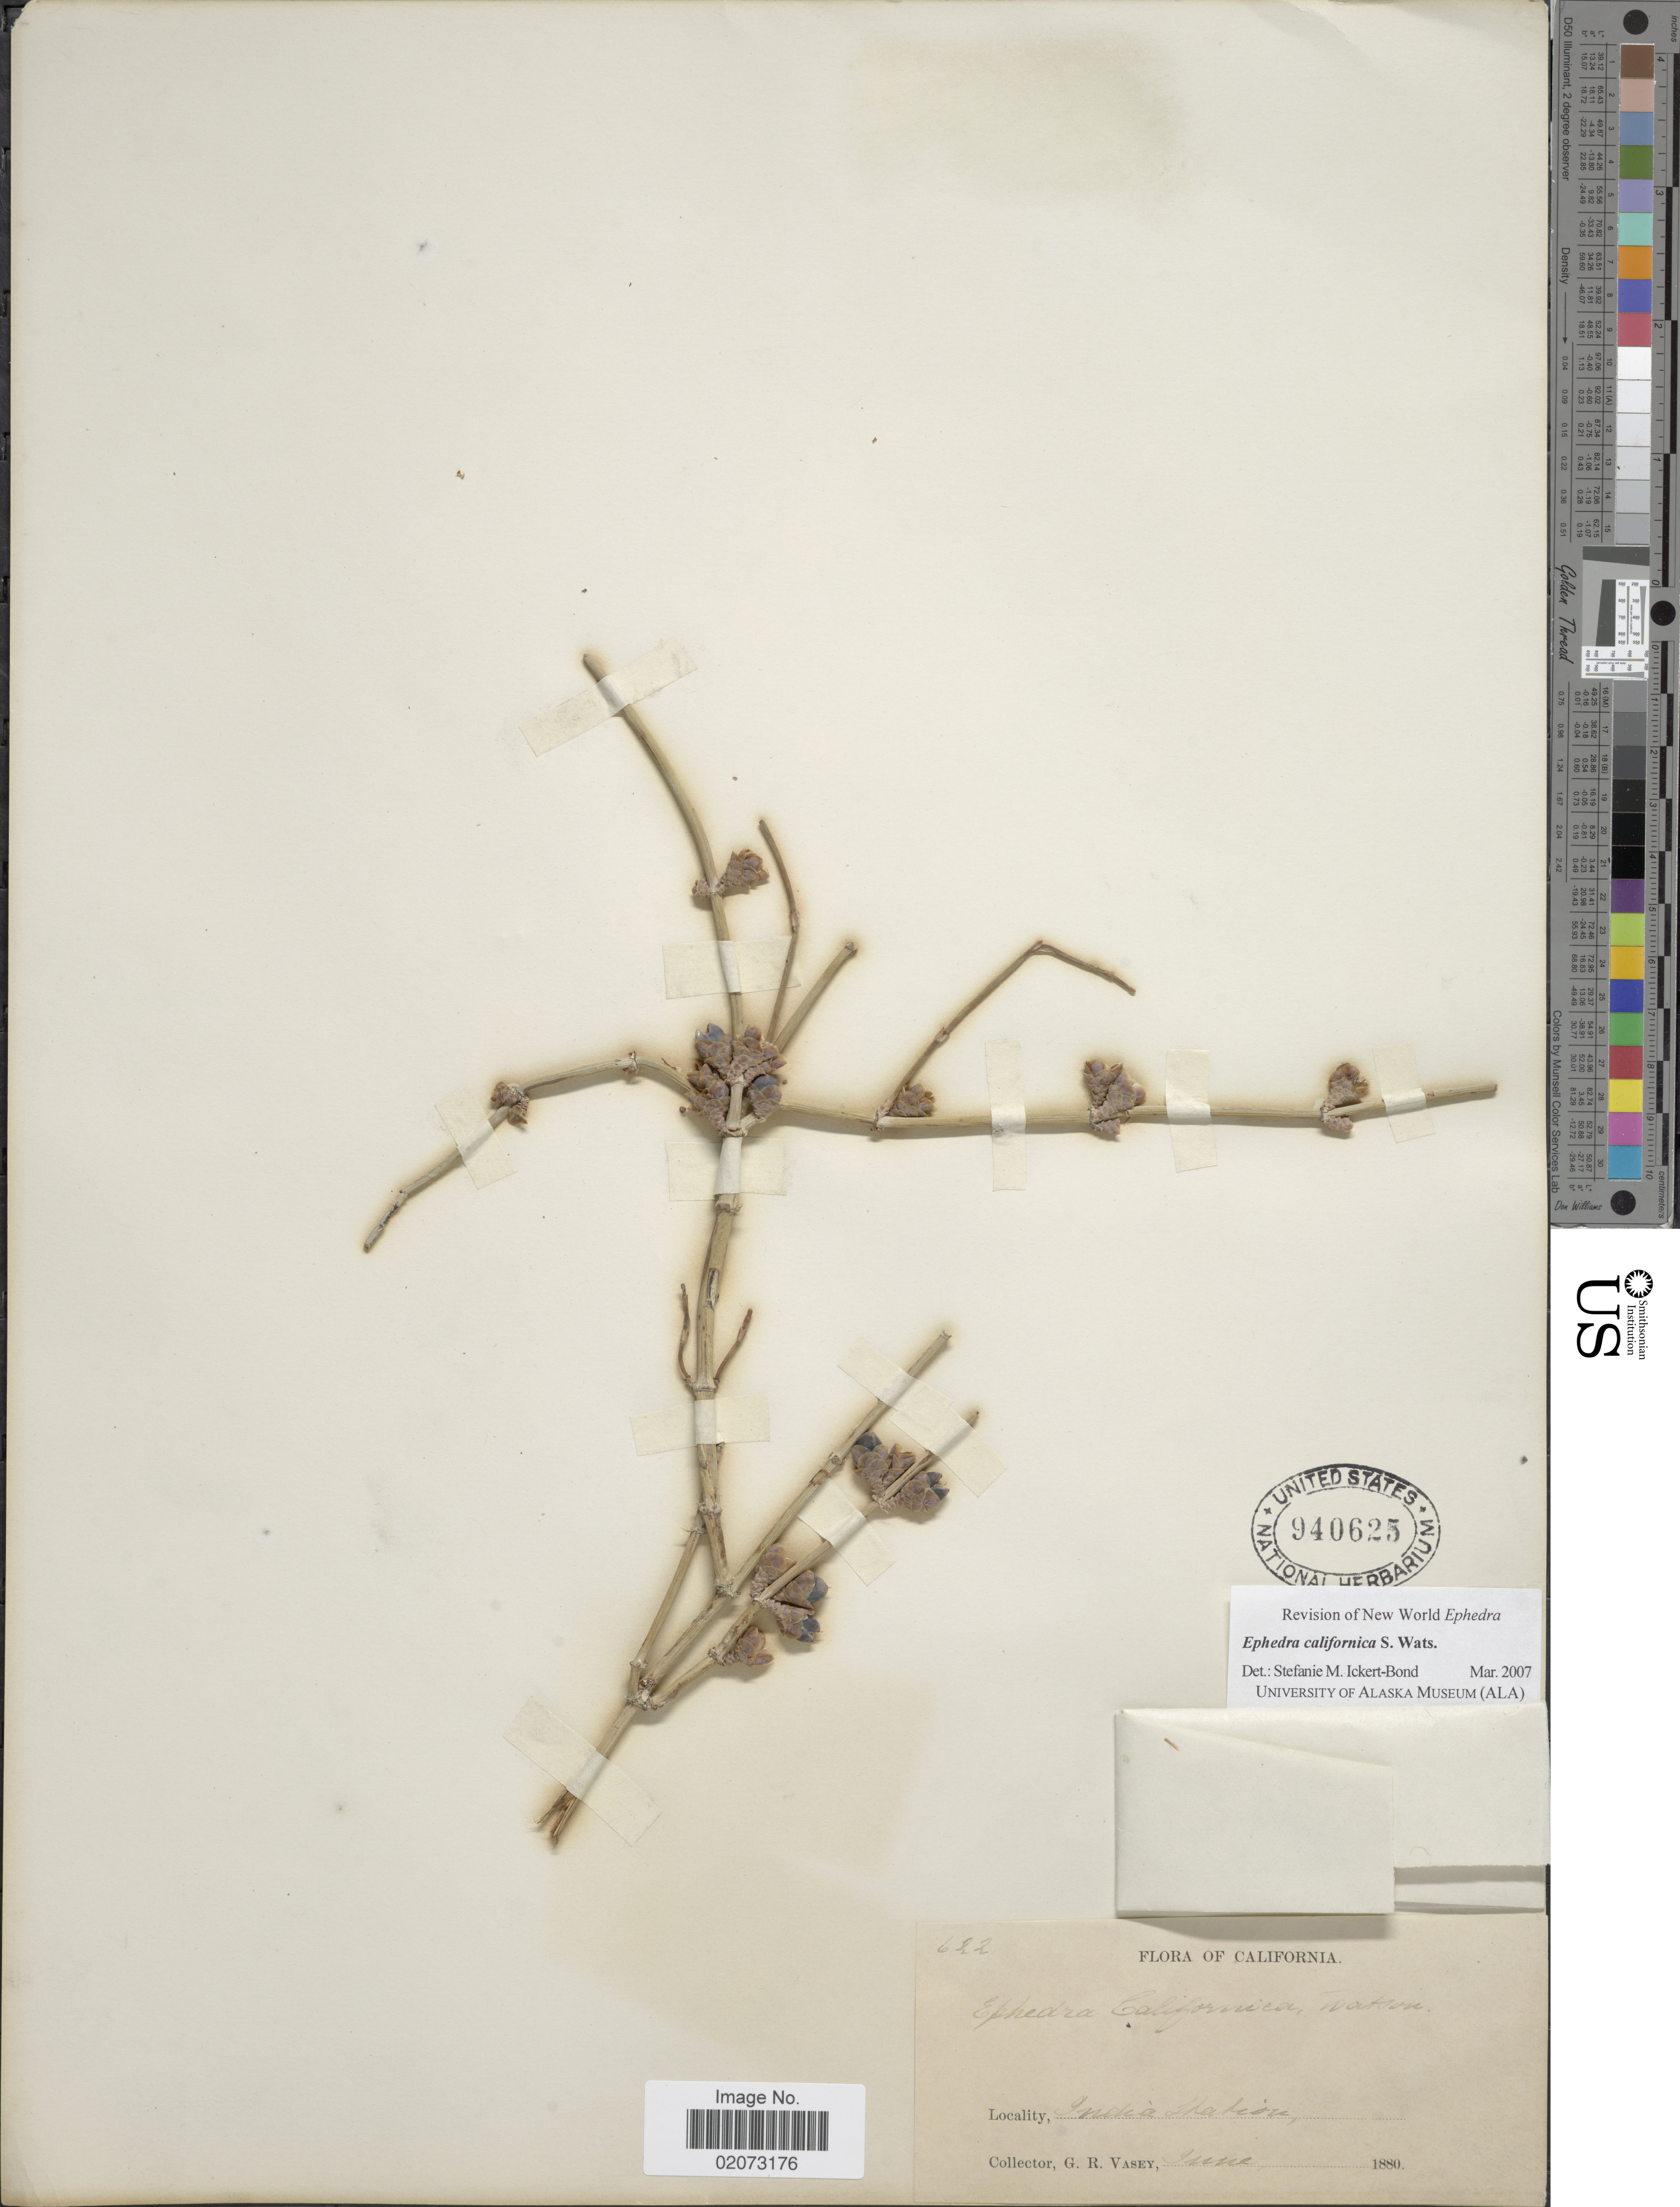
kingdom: Plantae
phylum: Tracheophyta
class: Gnetopsida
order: Ephedrales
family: Ephedraceae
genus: Ephedra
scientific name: Ephedra californica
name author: S. Watson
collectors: G. R. Vasey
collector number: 622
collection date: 1880-06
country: United States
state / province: California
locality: India Station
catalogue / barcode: US 940625